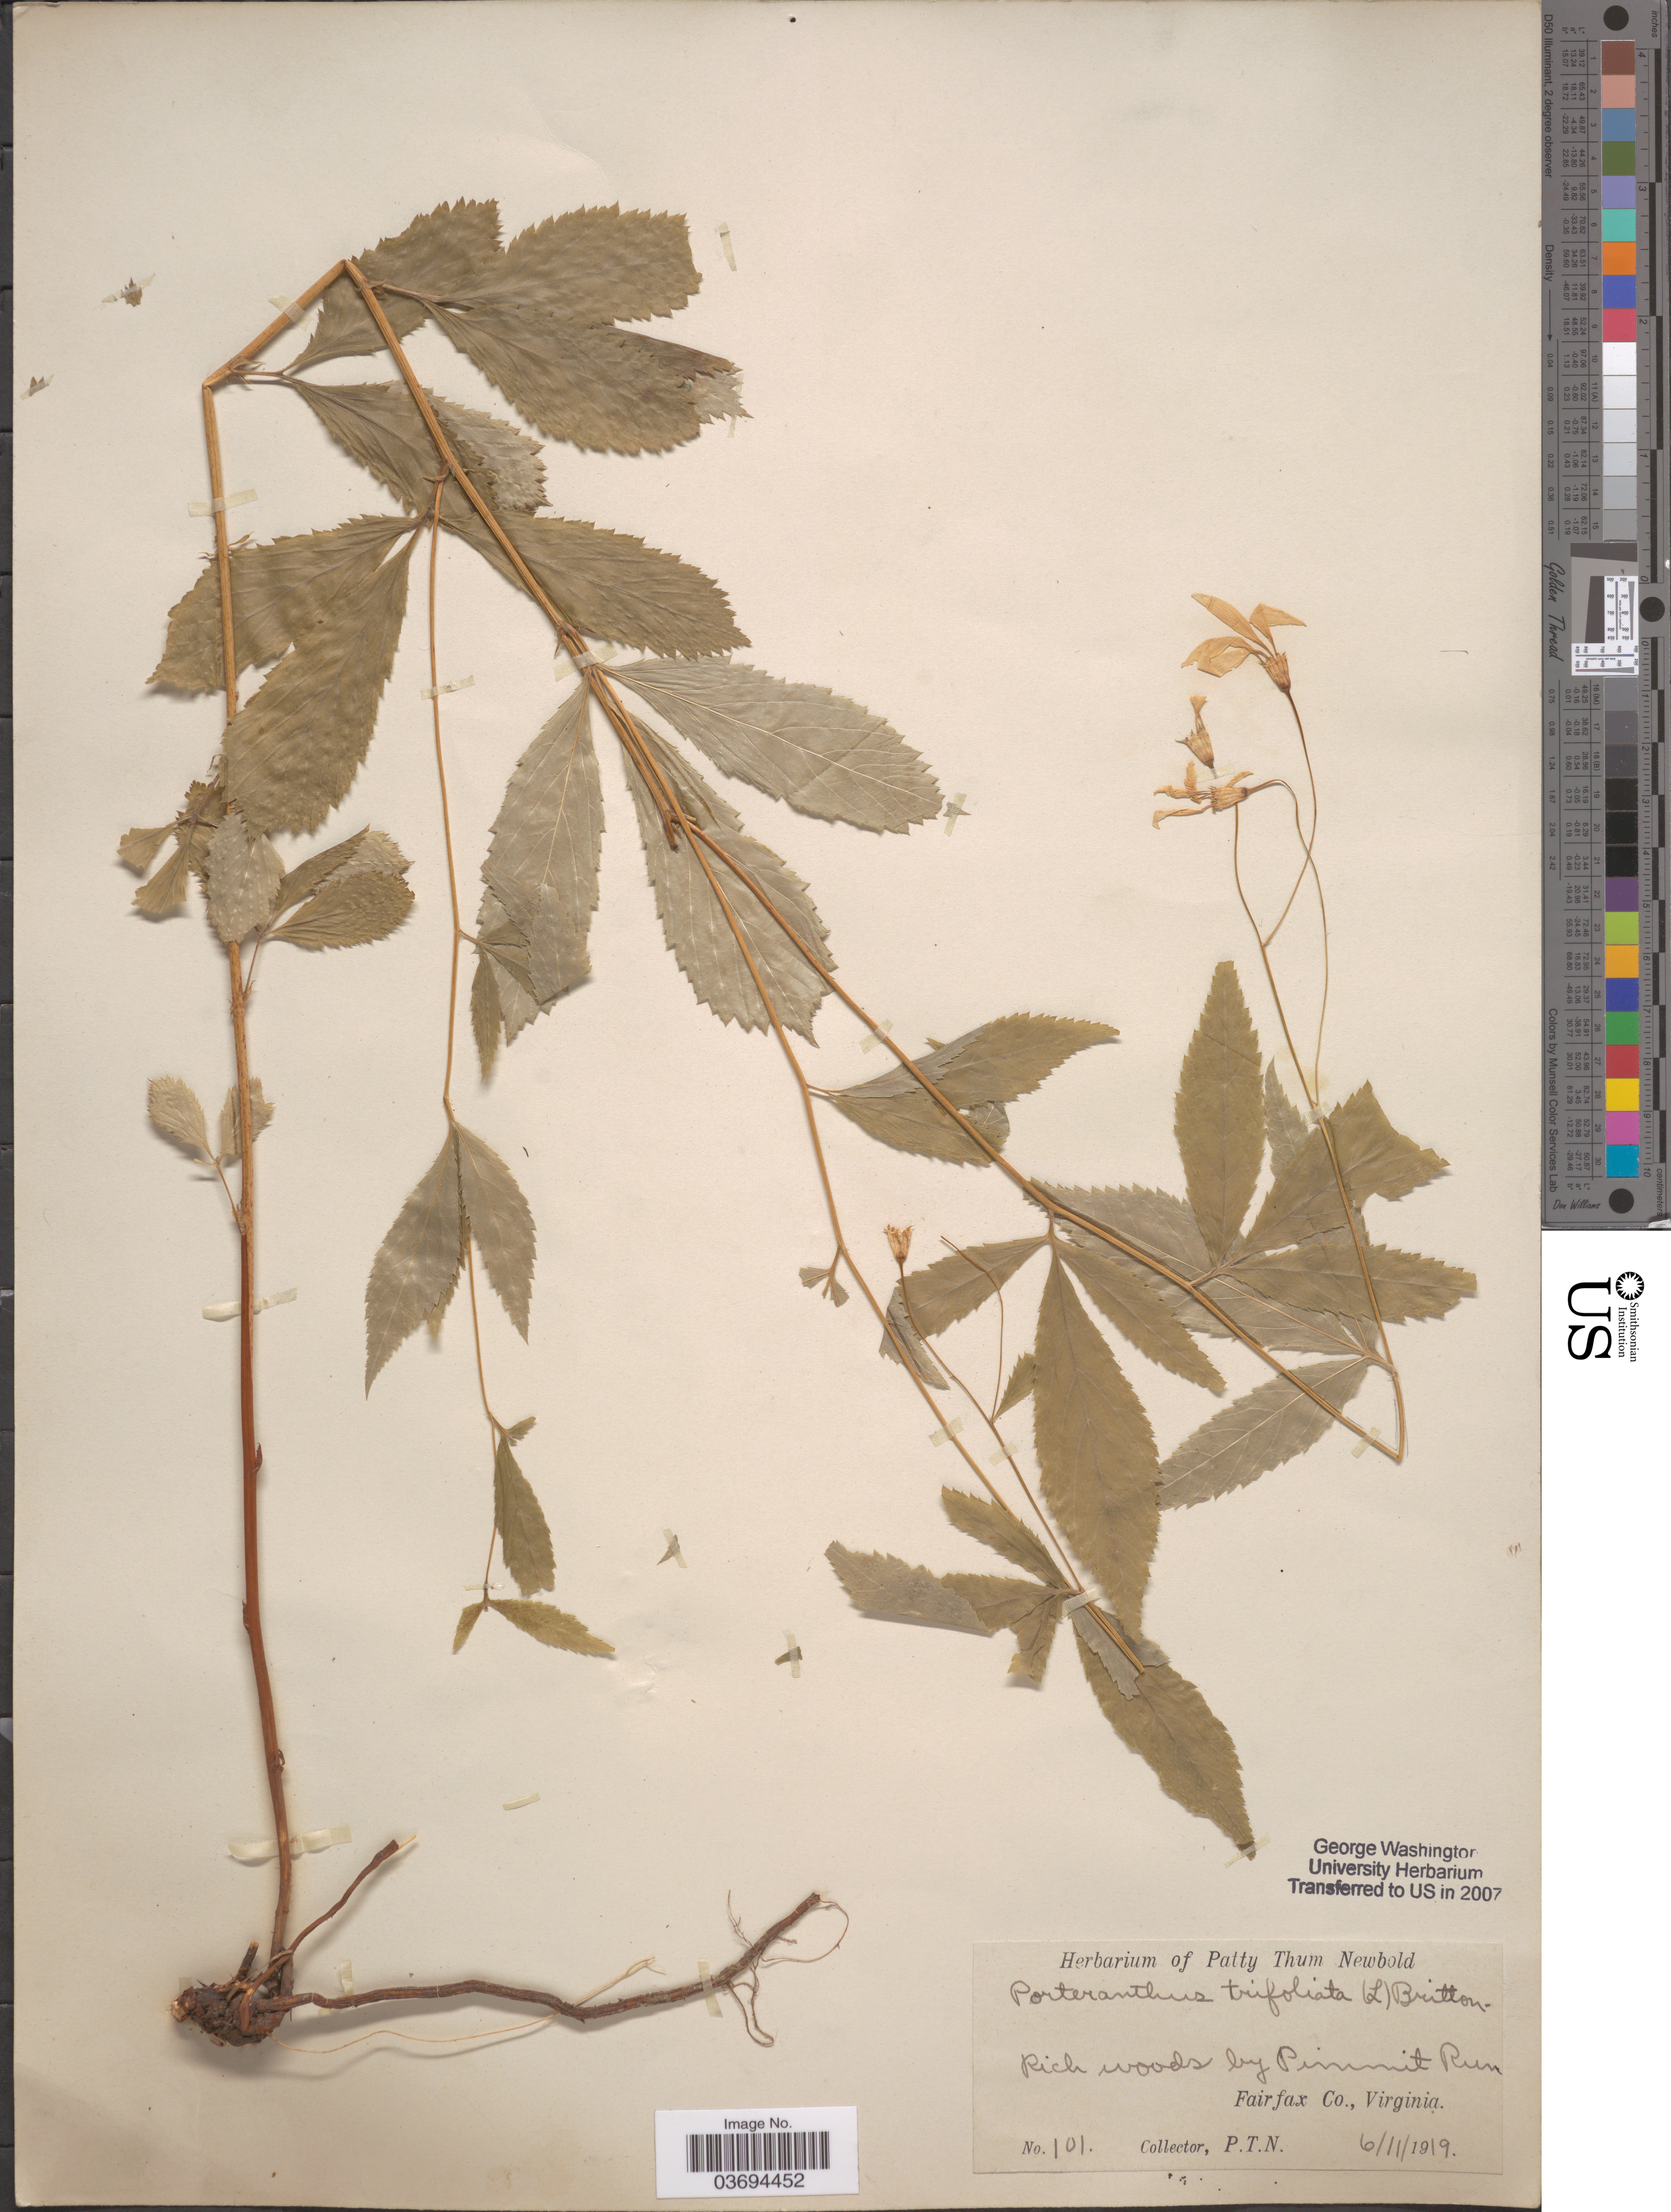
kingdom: Plantae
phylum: Tracheophyta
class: Magnoliopsida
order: Rosales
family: Rosaceae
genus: Gillenia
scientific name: Gillenia trifoliata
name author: (L.) Moench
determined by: Strong, Mark T., (BOT), Smithsonian Institution - National Museum of Natural History (UNITED STATES)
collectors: P. Newbold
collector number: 101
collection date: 1919-06-11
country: United States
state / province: Virginia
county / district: Fairfax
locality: Rich woods by Pimmit Run.